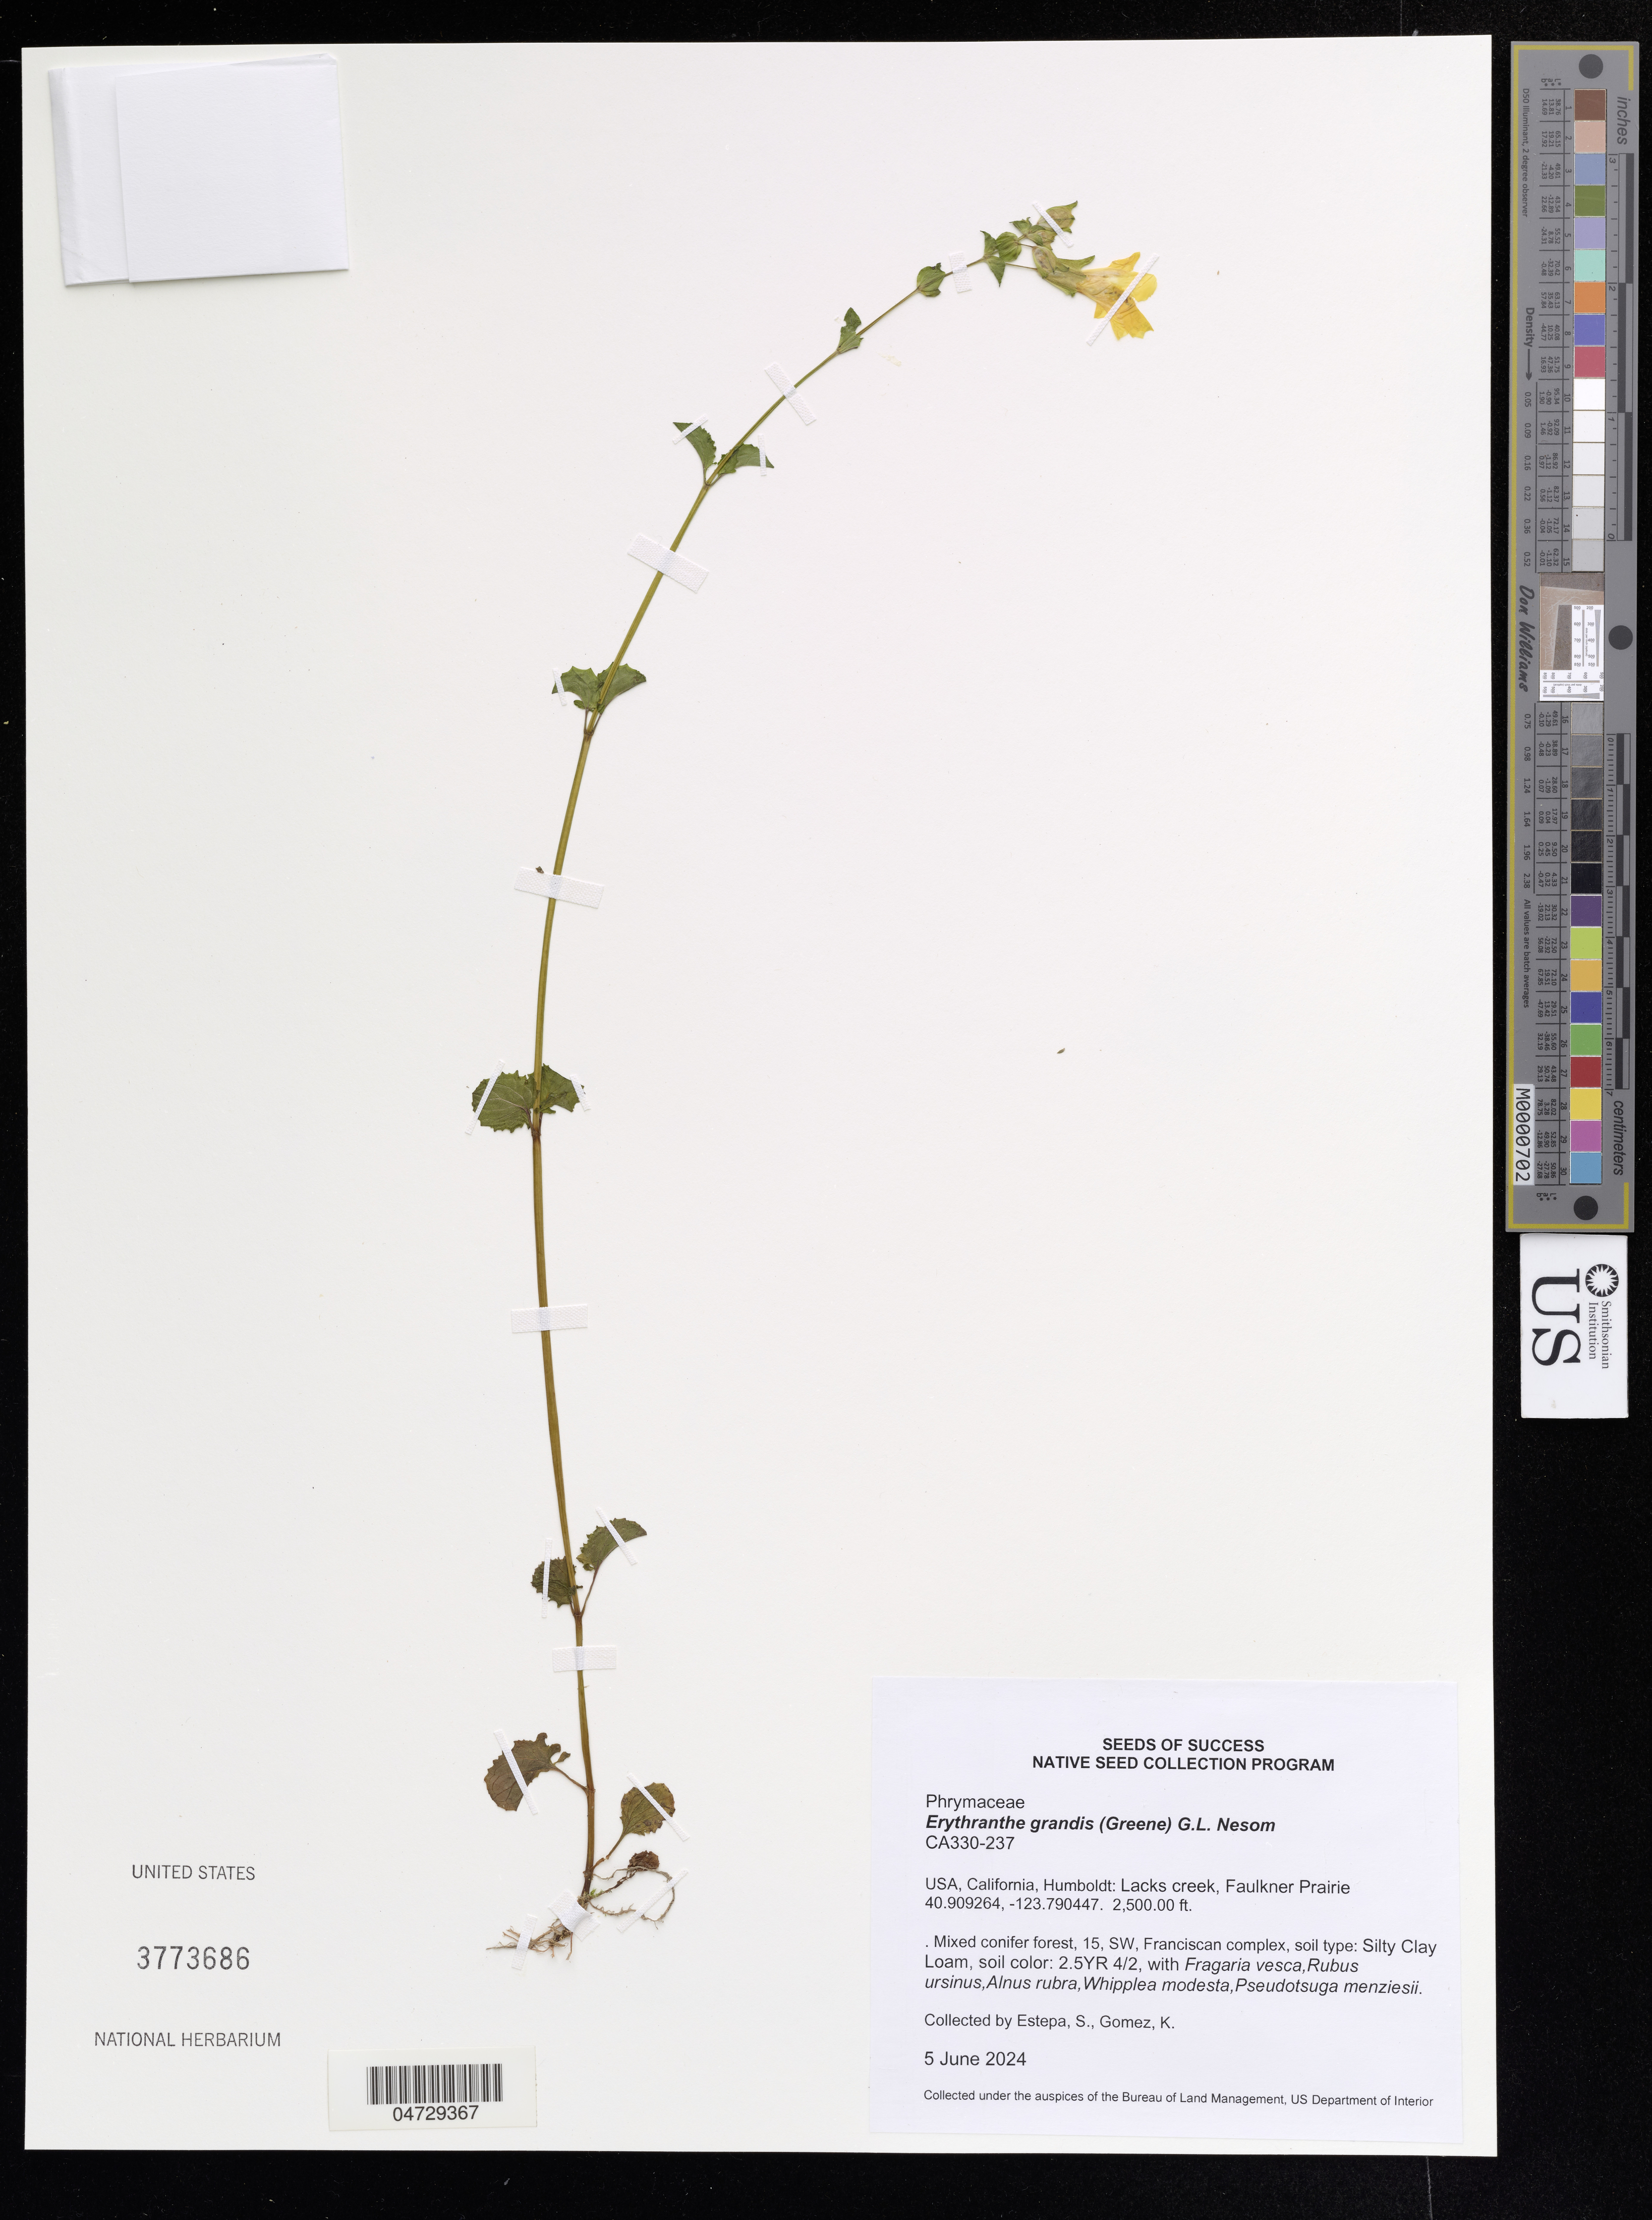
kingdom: Plantae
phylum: Tracheophyta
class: Magnoliopsida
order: Lamiales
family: Phrymaceae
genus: Erythranthe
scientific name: Erythranthe grandis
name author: (Greene) G.L. Nesom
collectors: S. Estepa & K. Gomez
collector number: CA330-237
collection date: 2024-06-05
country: United States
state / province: California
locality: Humboldt: Lacks creek, Faulkner Prairie.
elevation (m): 762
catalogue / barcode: US 3773686